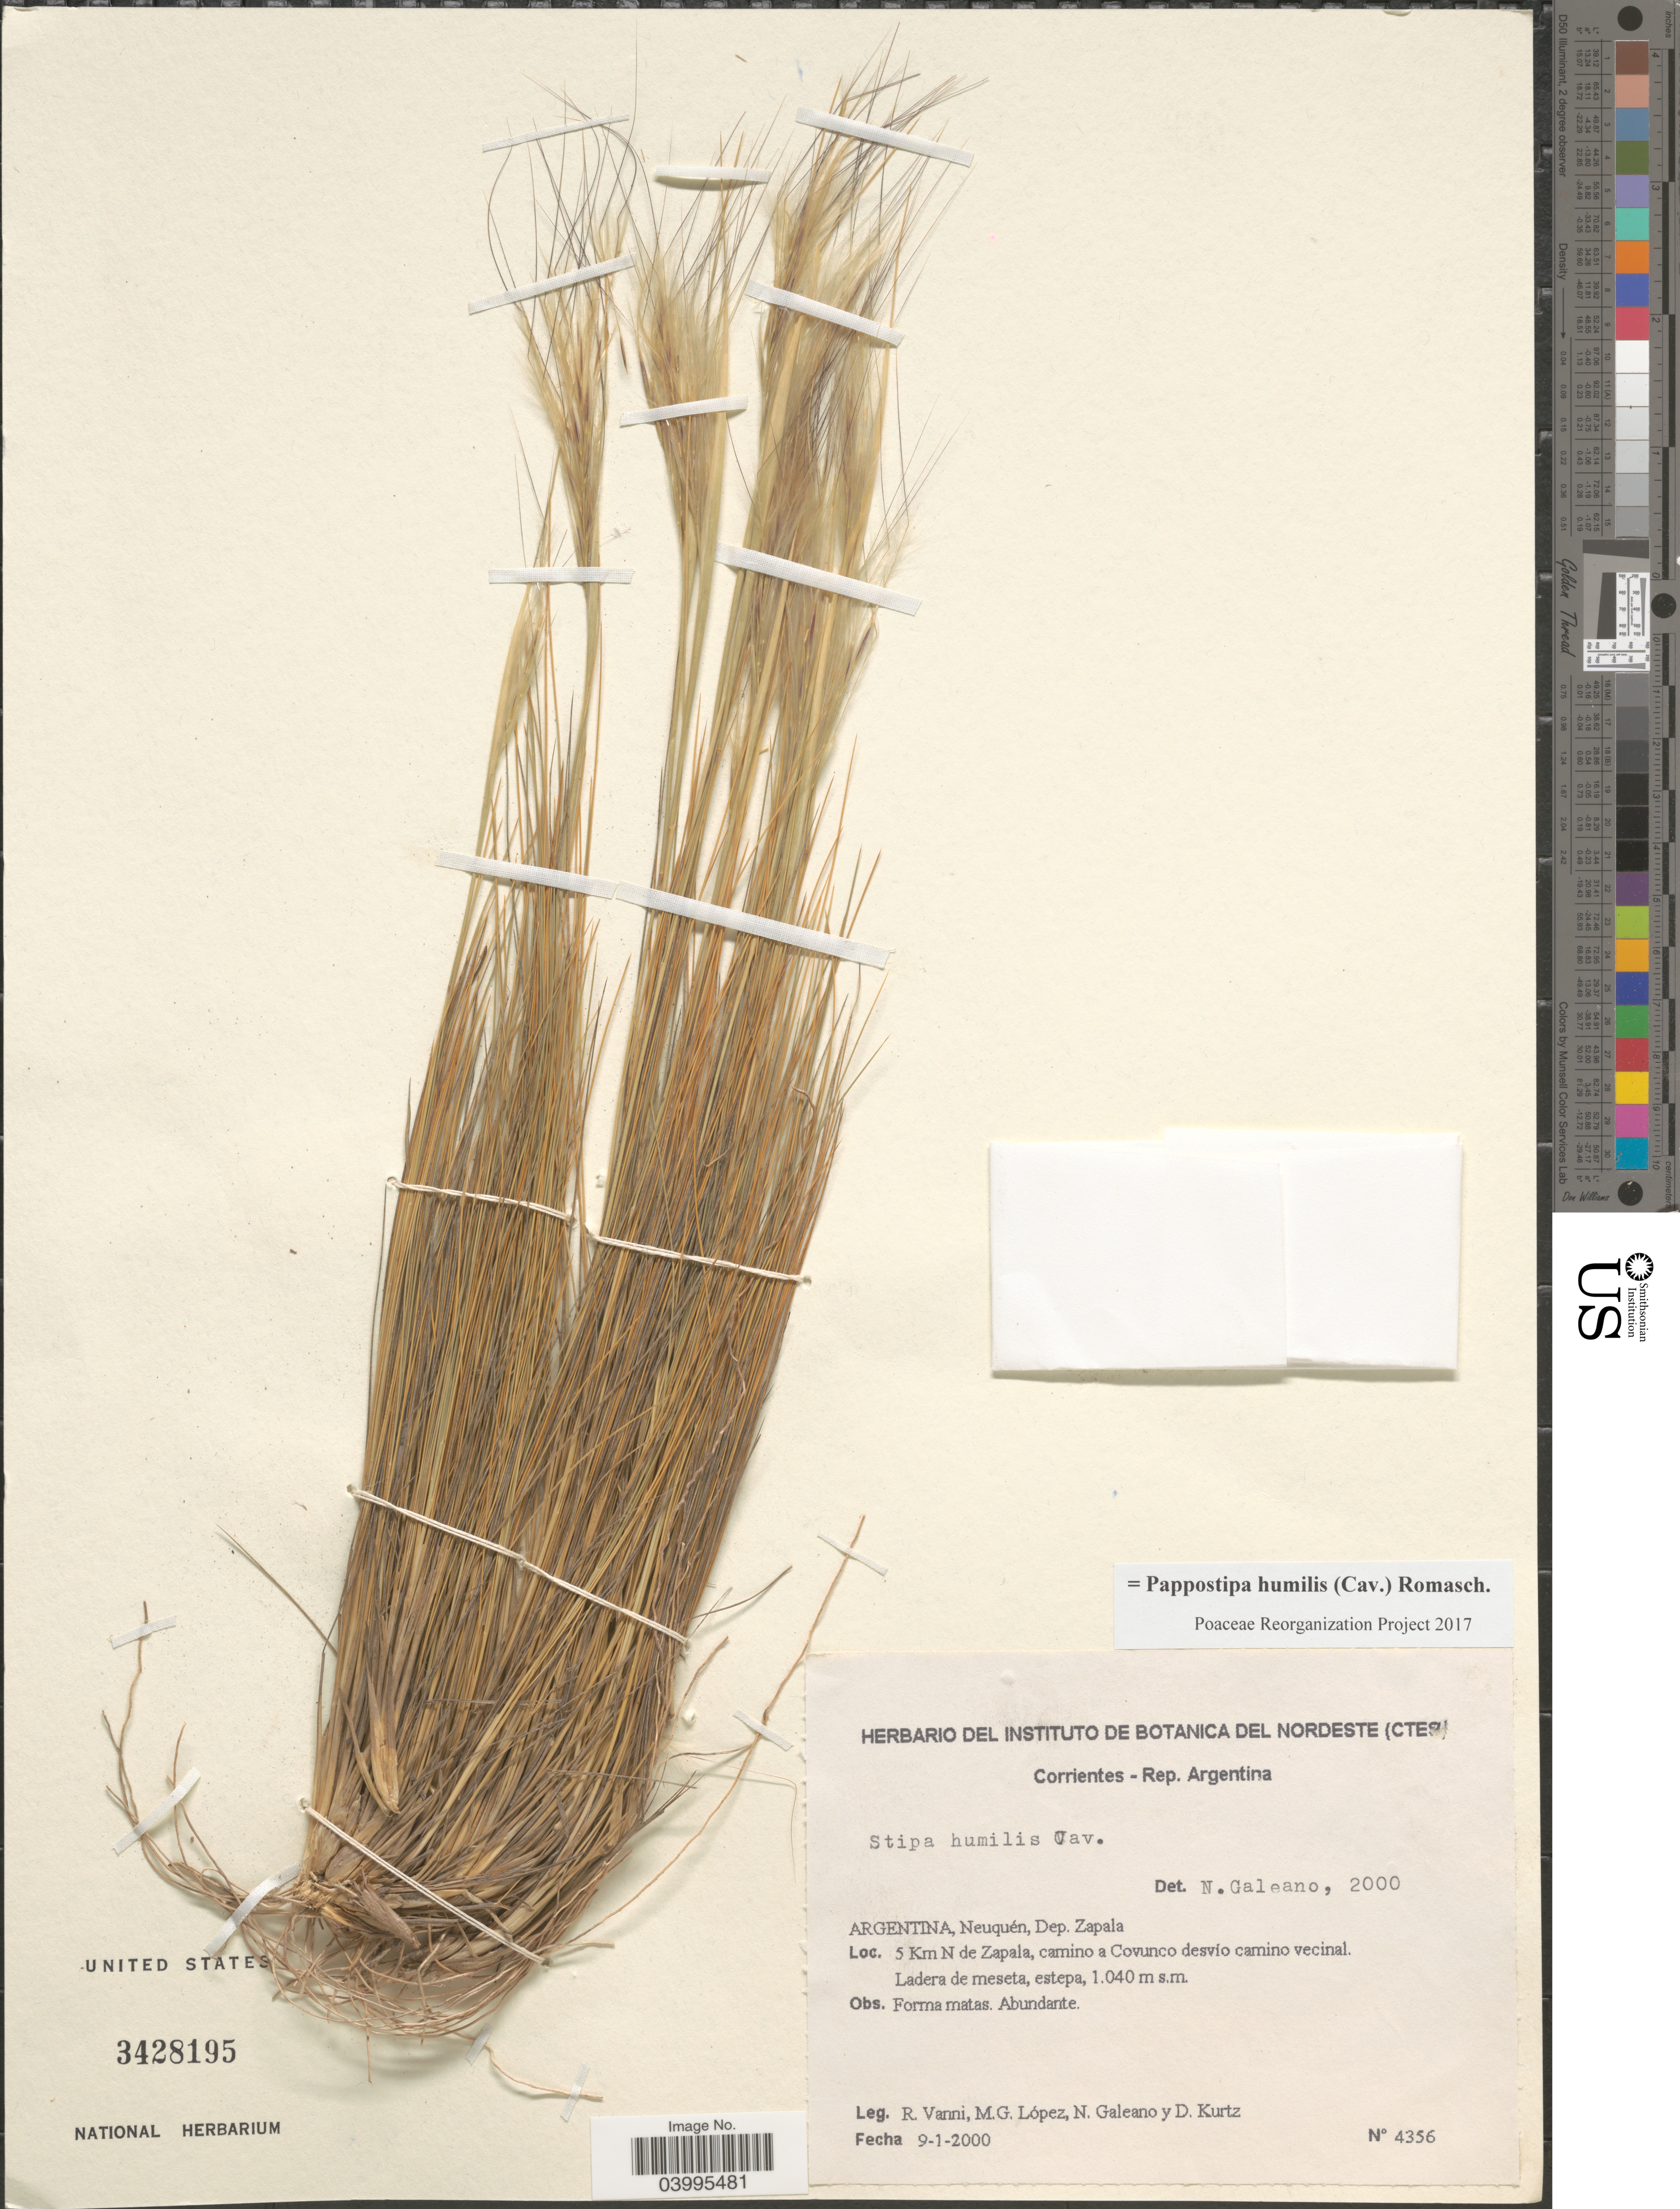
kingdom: Plantae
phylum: Tracheophyta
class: Liliopsida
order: Poales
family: Poaceae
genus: Pappostipa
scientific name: Pappostipa humilis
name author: (Cav.) Romasch.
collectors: R. Vanni, M. López, N. Galeano & D. Kurtz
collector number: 4356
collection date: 2000-01-09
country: Argentina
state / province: Corrientes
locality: Neuquén, Dep. Zapala. 5 Km N de Zapala, camin a Covunco desvio camino vecinal. Ladera de meseta, estepa.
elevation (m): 1040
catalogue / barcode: US 3428195